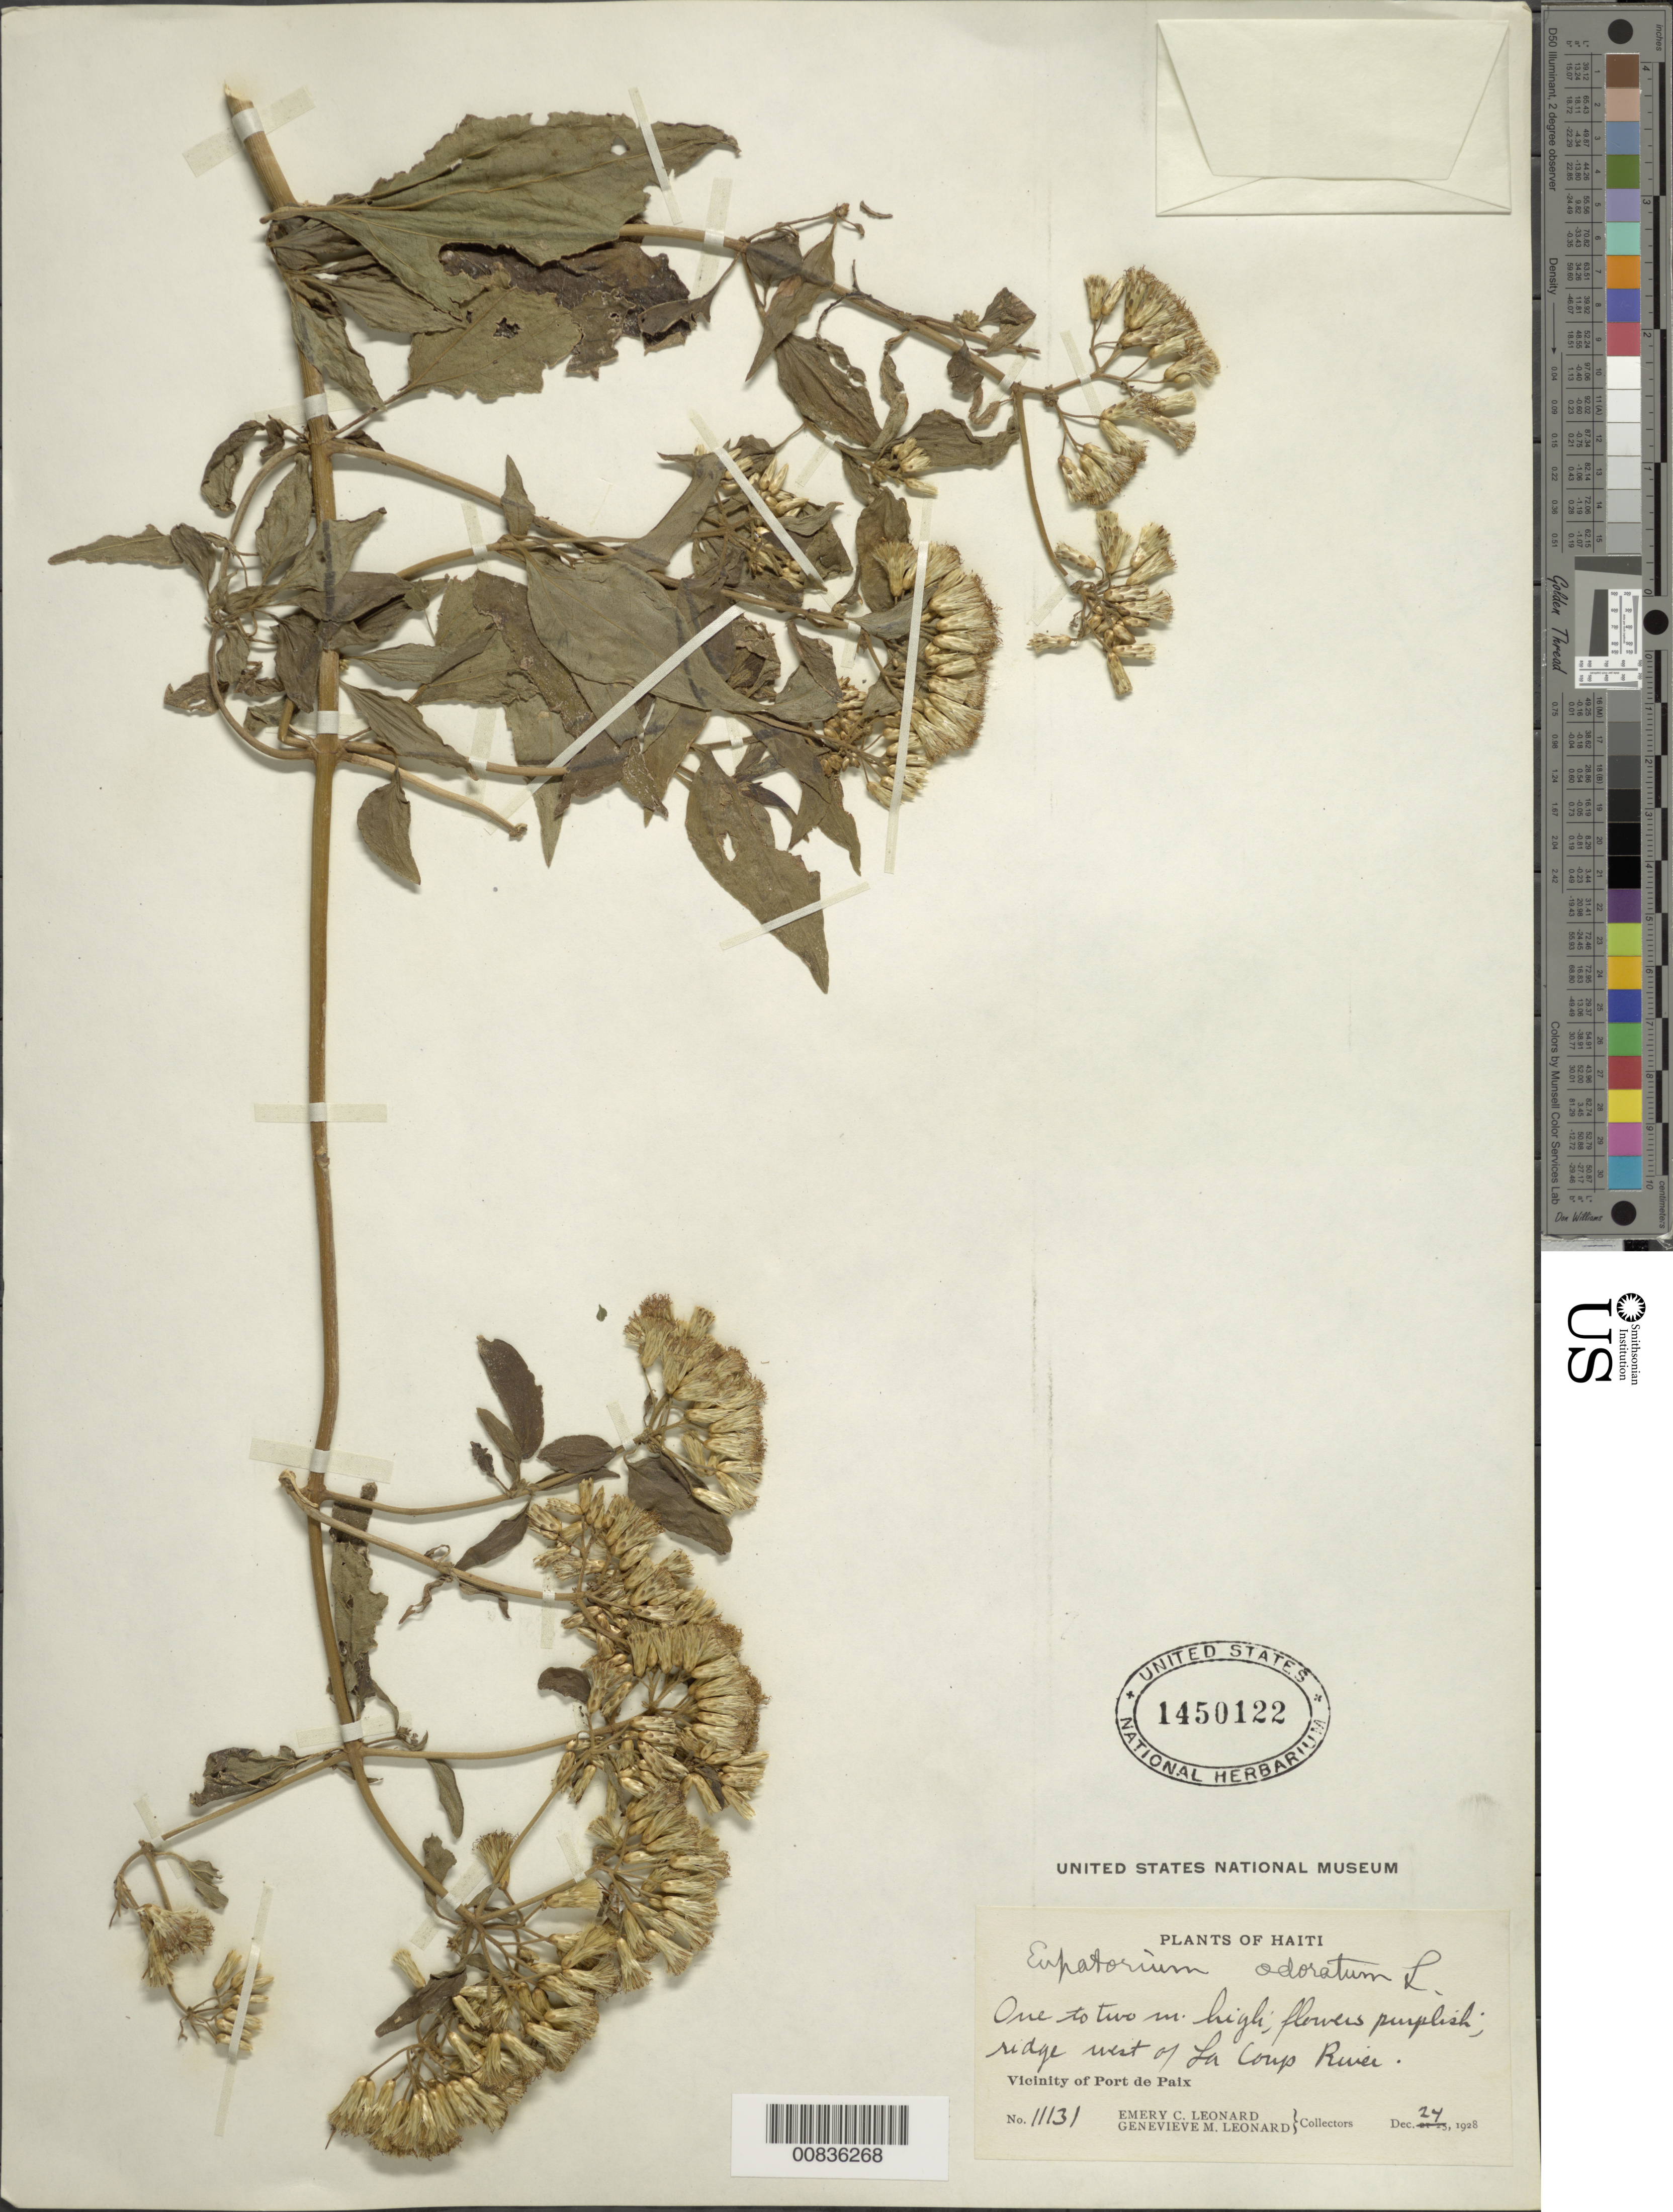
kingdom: Plantae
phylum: Tracheophyta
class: Magnoliopsida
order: Asterales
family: Asteraceae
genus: Chromolaena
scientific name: Chromolaena odorata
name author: (L.) R.M. King & H. Rob.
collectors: E. C. Leonard & G. M. Leonard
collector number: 11131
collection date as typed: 24 Dec 1928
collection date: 1928-12-24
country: Haiti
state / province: Nord-Ouest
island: Hispaniola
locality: Vicinity of Port de Paix, ridge W of La Coup River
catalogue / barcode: US 1450122